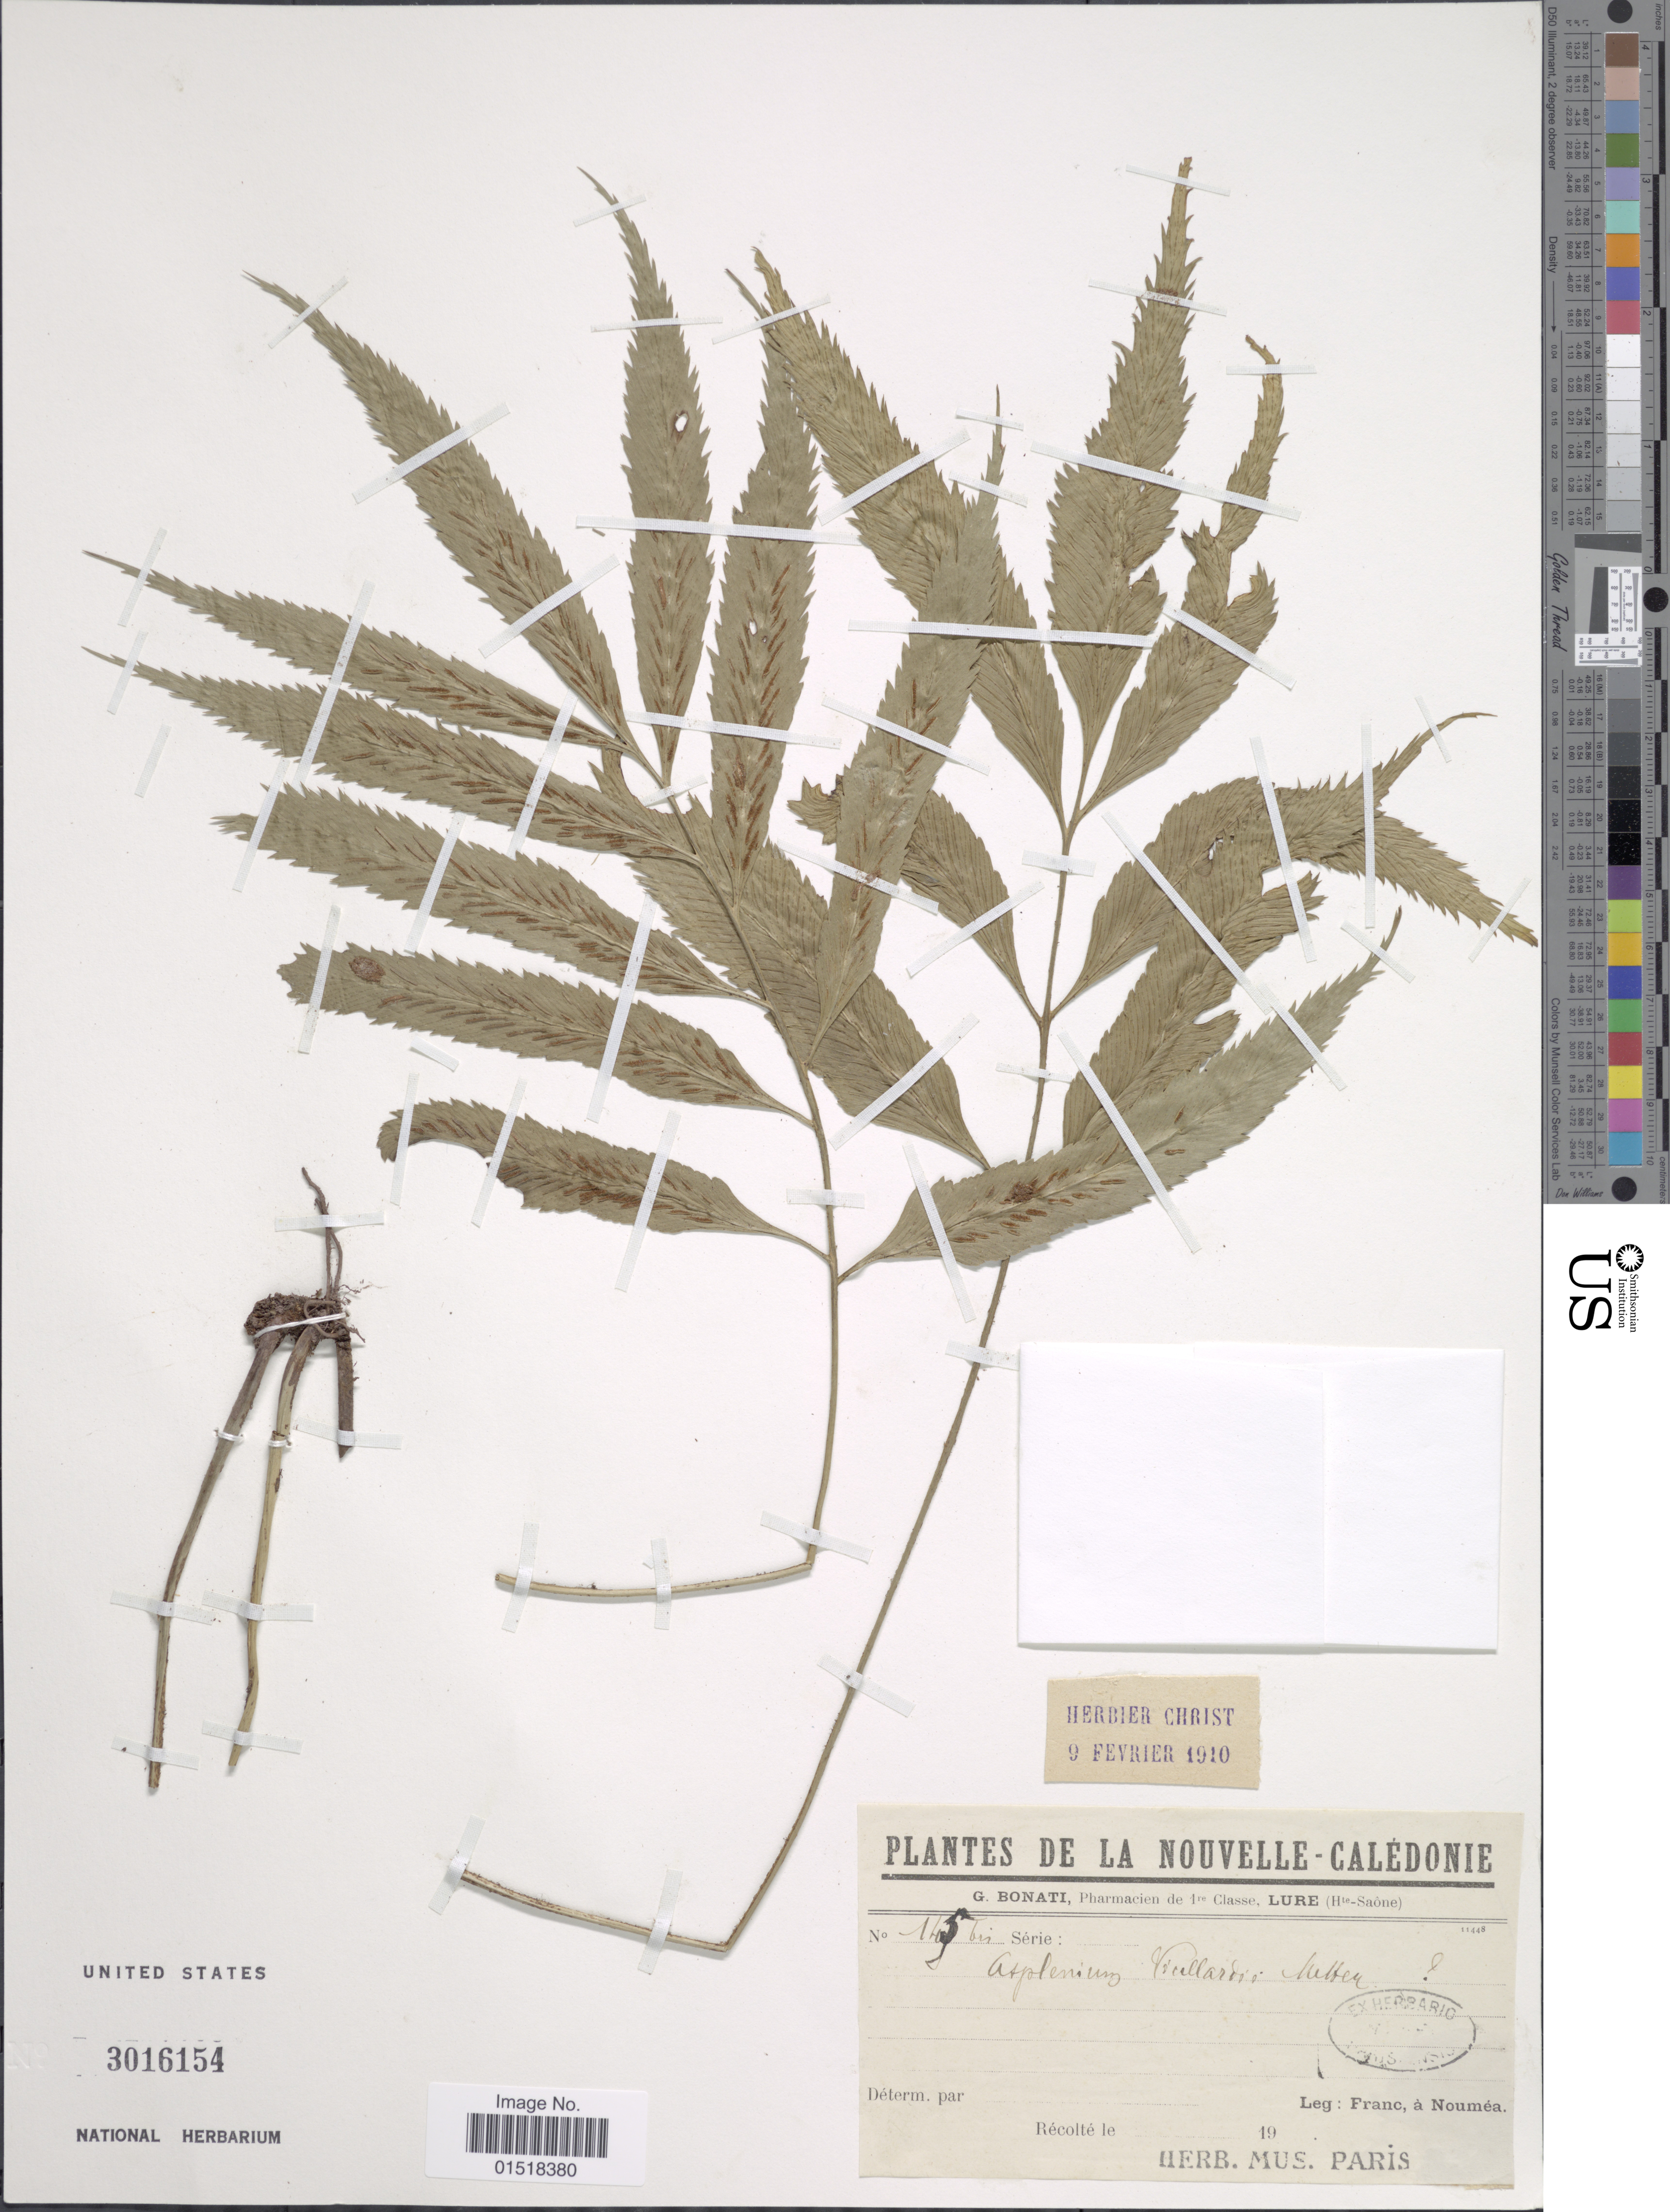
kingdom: Plantae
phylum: Tracheophyta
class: Polypodiopsida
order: Polypodiales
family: Aspleniaceae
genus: Asplenium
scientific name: Asplenium vieillardii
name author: Mett.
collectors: Franc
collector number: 145 bis*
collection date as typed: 19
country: New Caledonia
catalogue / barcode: US 3016154